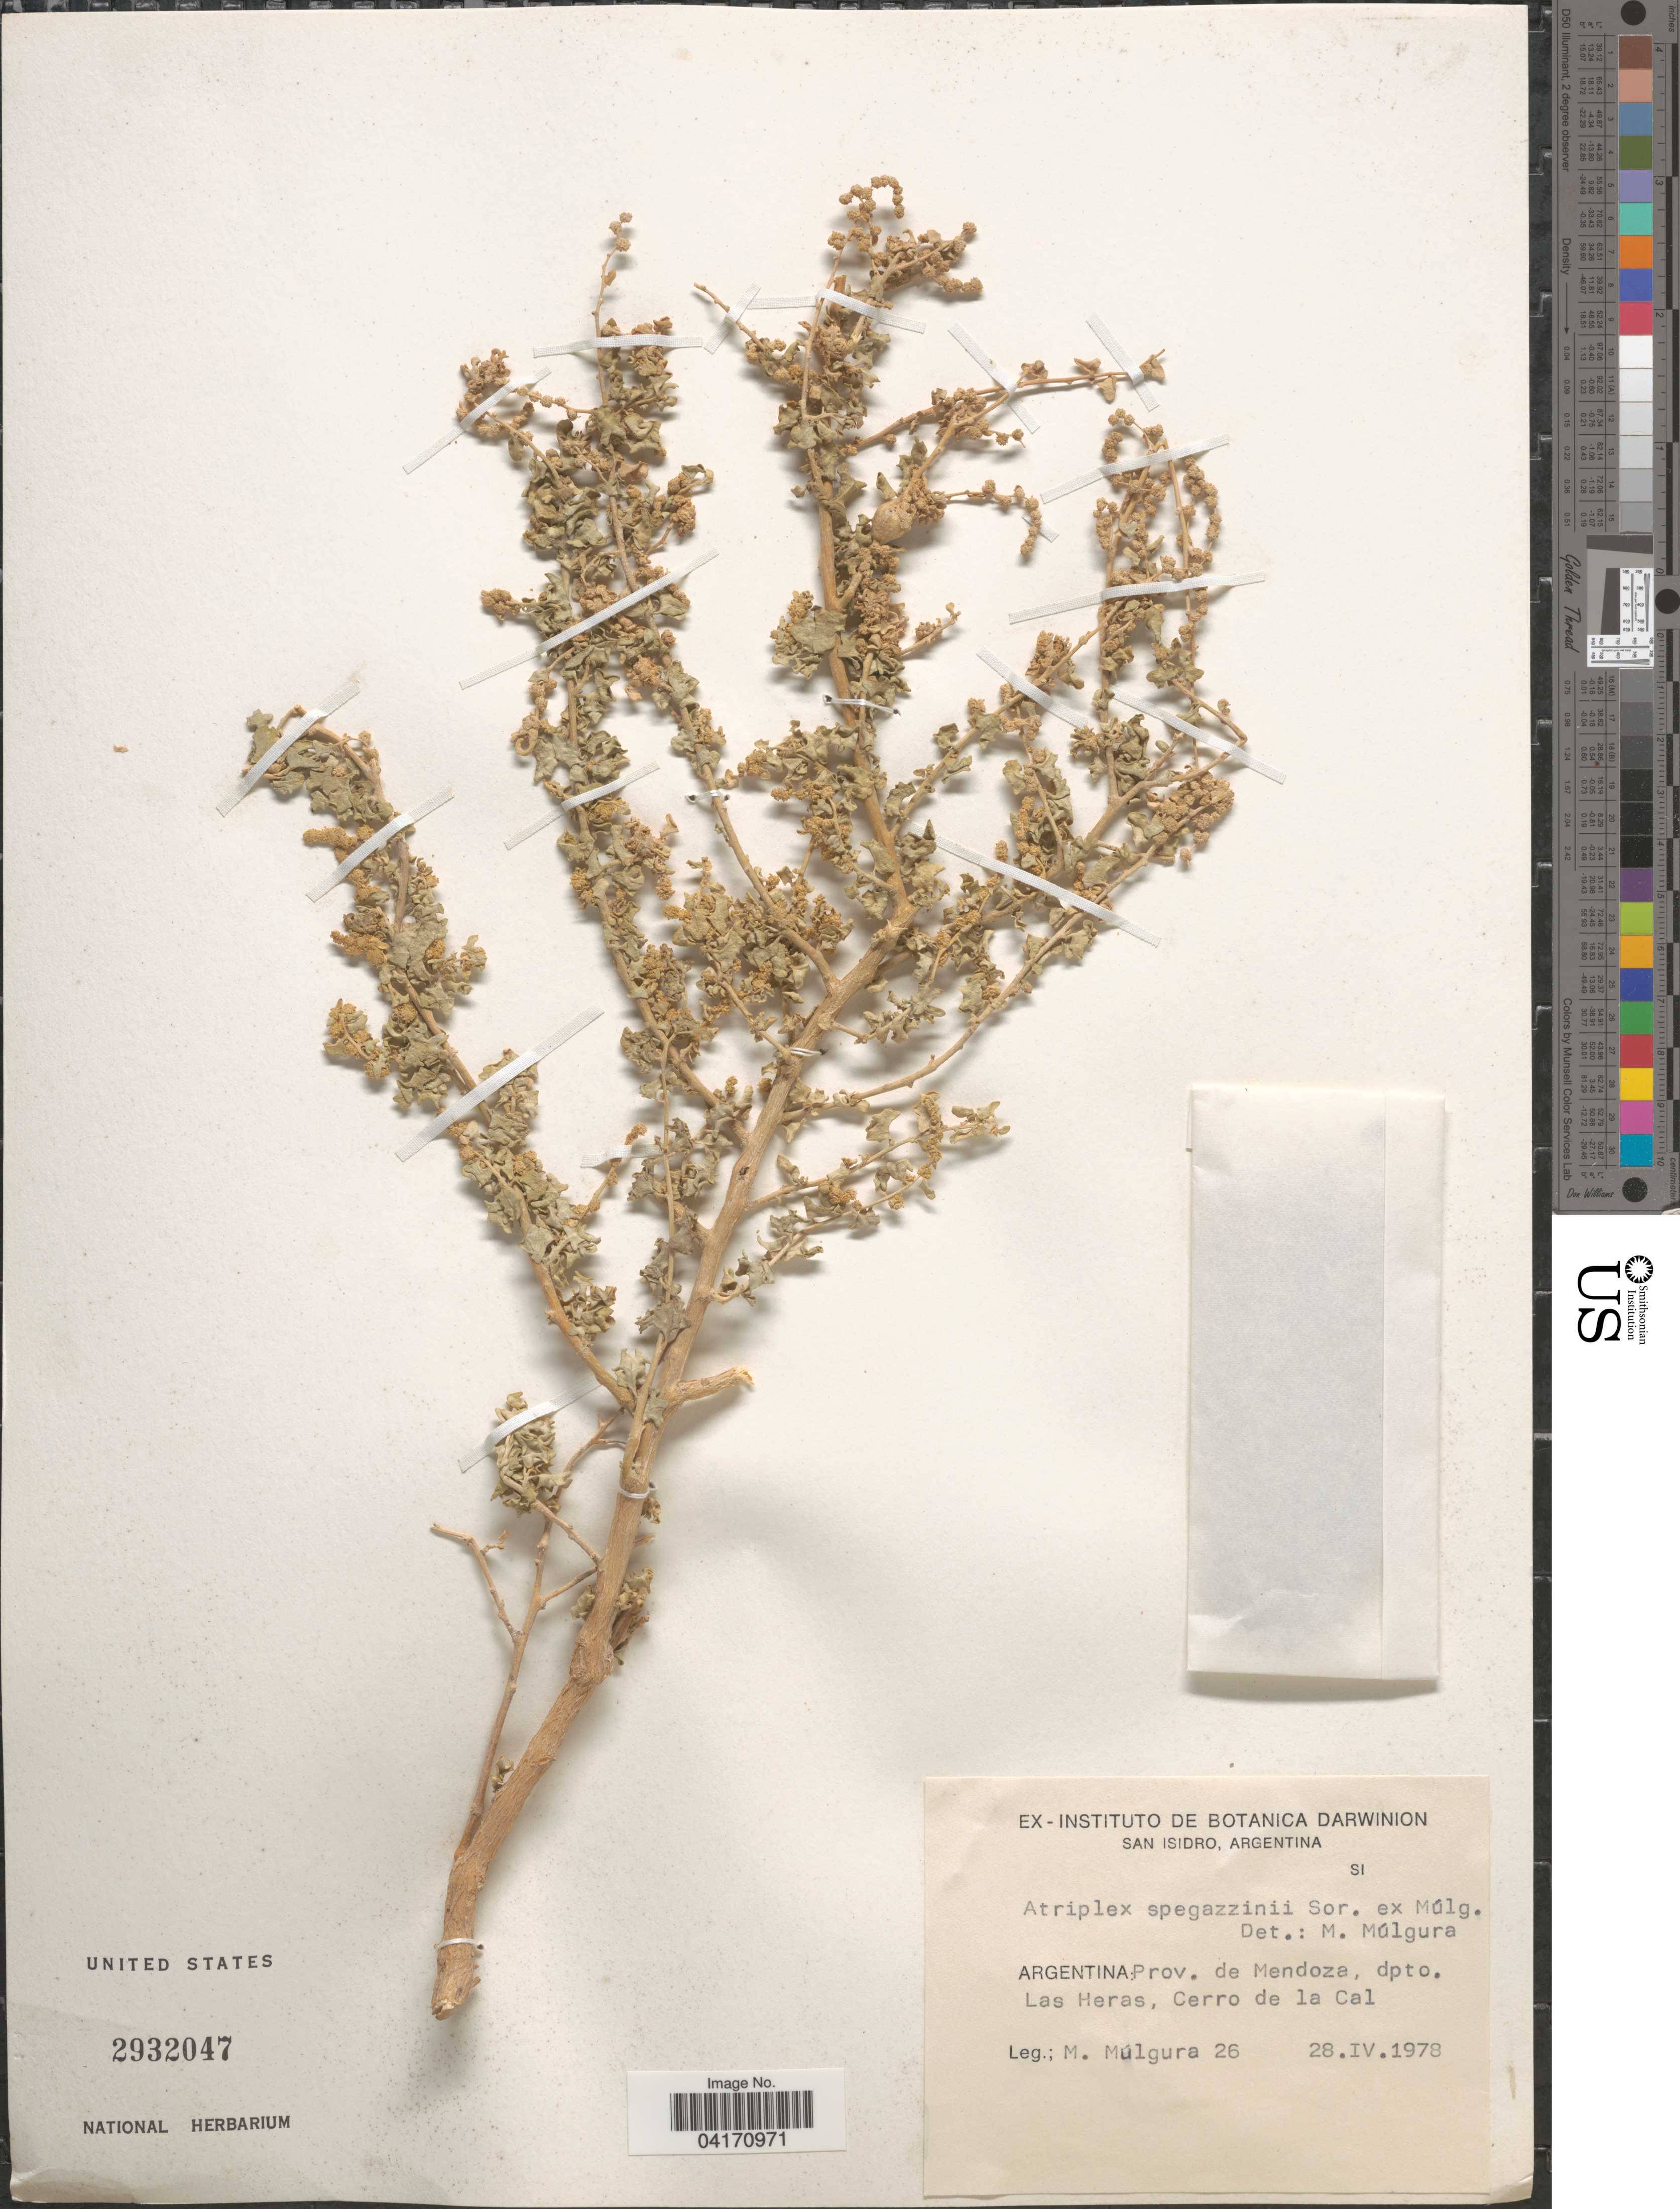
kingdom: Plantae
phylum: Tracheophyta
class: Magnoliopsida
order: Caryophyllales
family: Amaranthaceae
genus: Atriplex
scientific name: Atriplex spegazzinii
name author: A.M. Soriano ex Múlgura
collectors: M. Múlgura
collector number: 26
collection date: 1978-04-28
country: Argentina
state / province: Mendoza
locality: Dpto. Las Heras, Cerro de la Cal.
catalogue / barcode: US 2932047